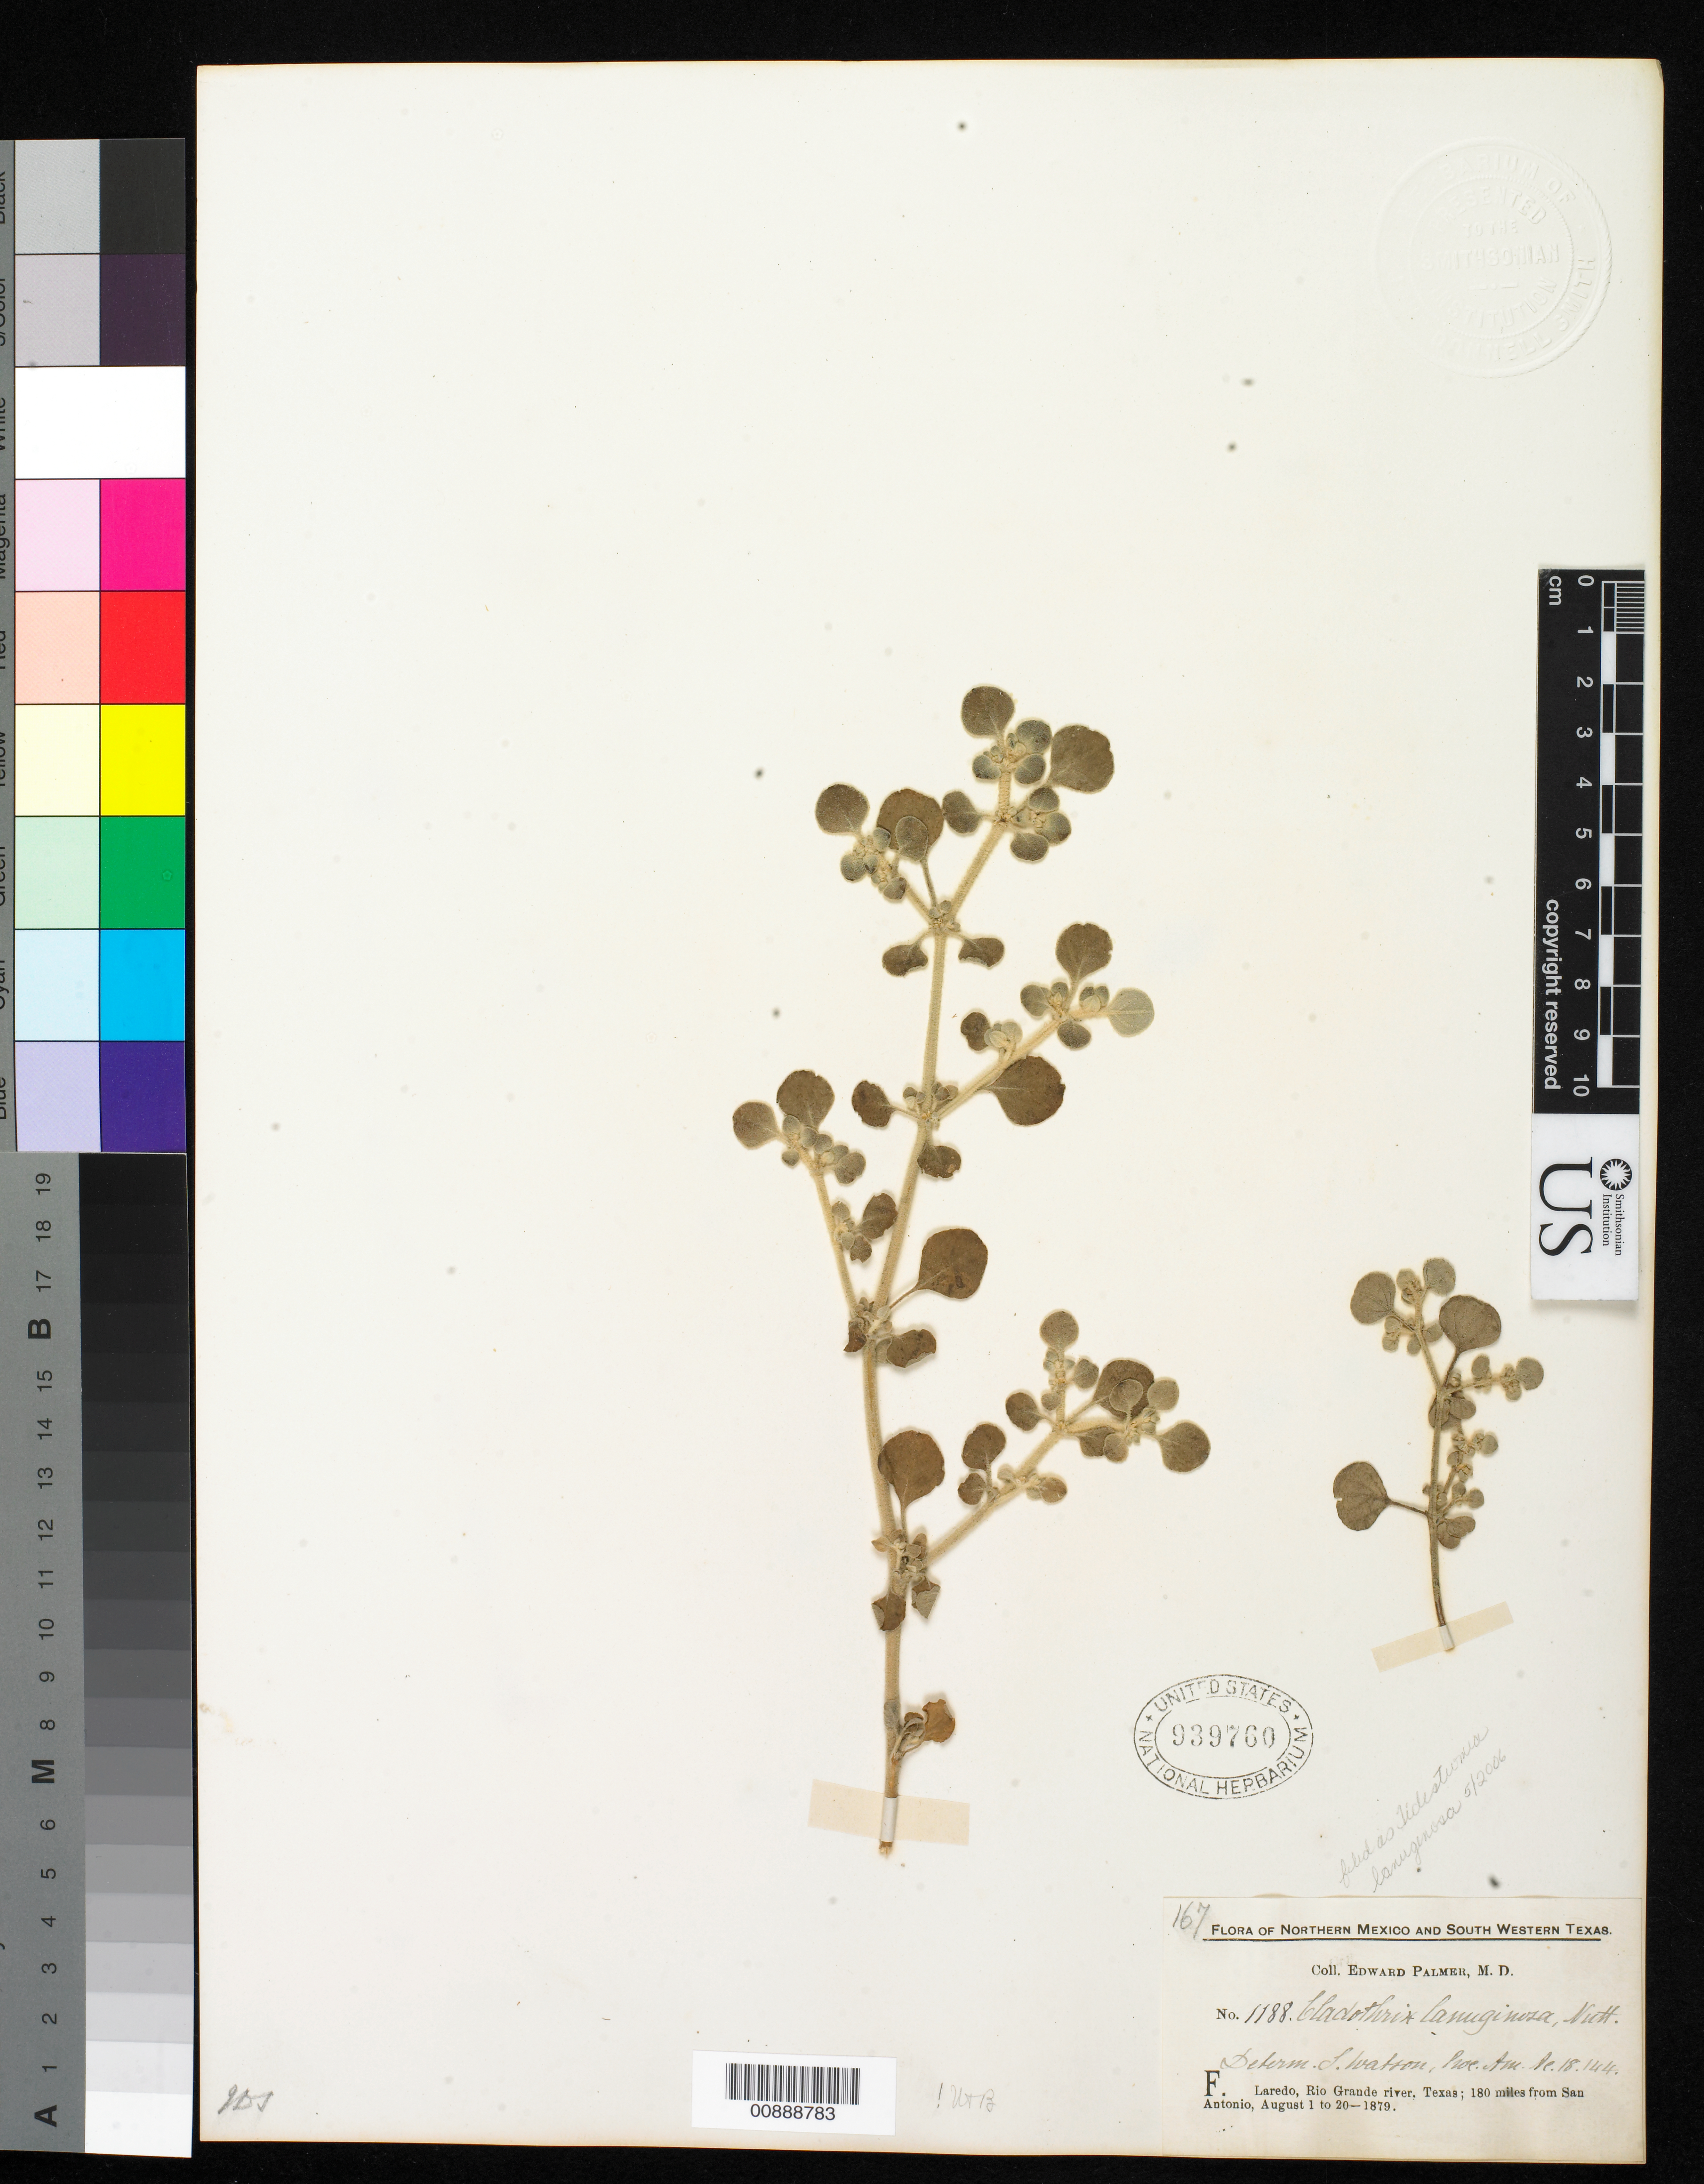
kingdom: Plantae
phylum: Tracheophyta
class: Magnoliopsida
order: Caryophyllales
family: Amaranthaceae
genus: Tidestromia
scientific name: Tidestromia lanuginosa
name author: (Nutt.) Standl.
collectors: E. Palmer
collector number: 1188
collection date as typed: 01 Aug 1879 to 20 Aug 1879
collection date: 1879-08-01/1879-08-20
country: United States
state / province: Texas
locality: F. Laredo, Rio Grande river, Texas; 180 miles from San Antonio.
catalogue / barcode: US 939760